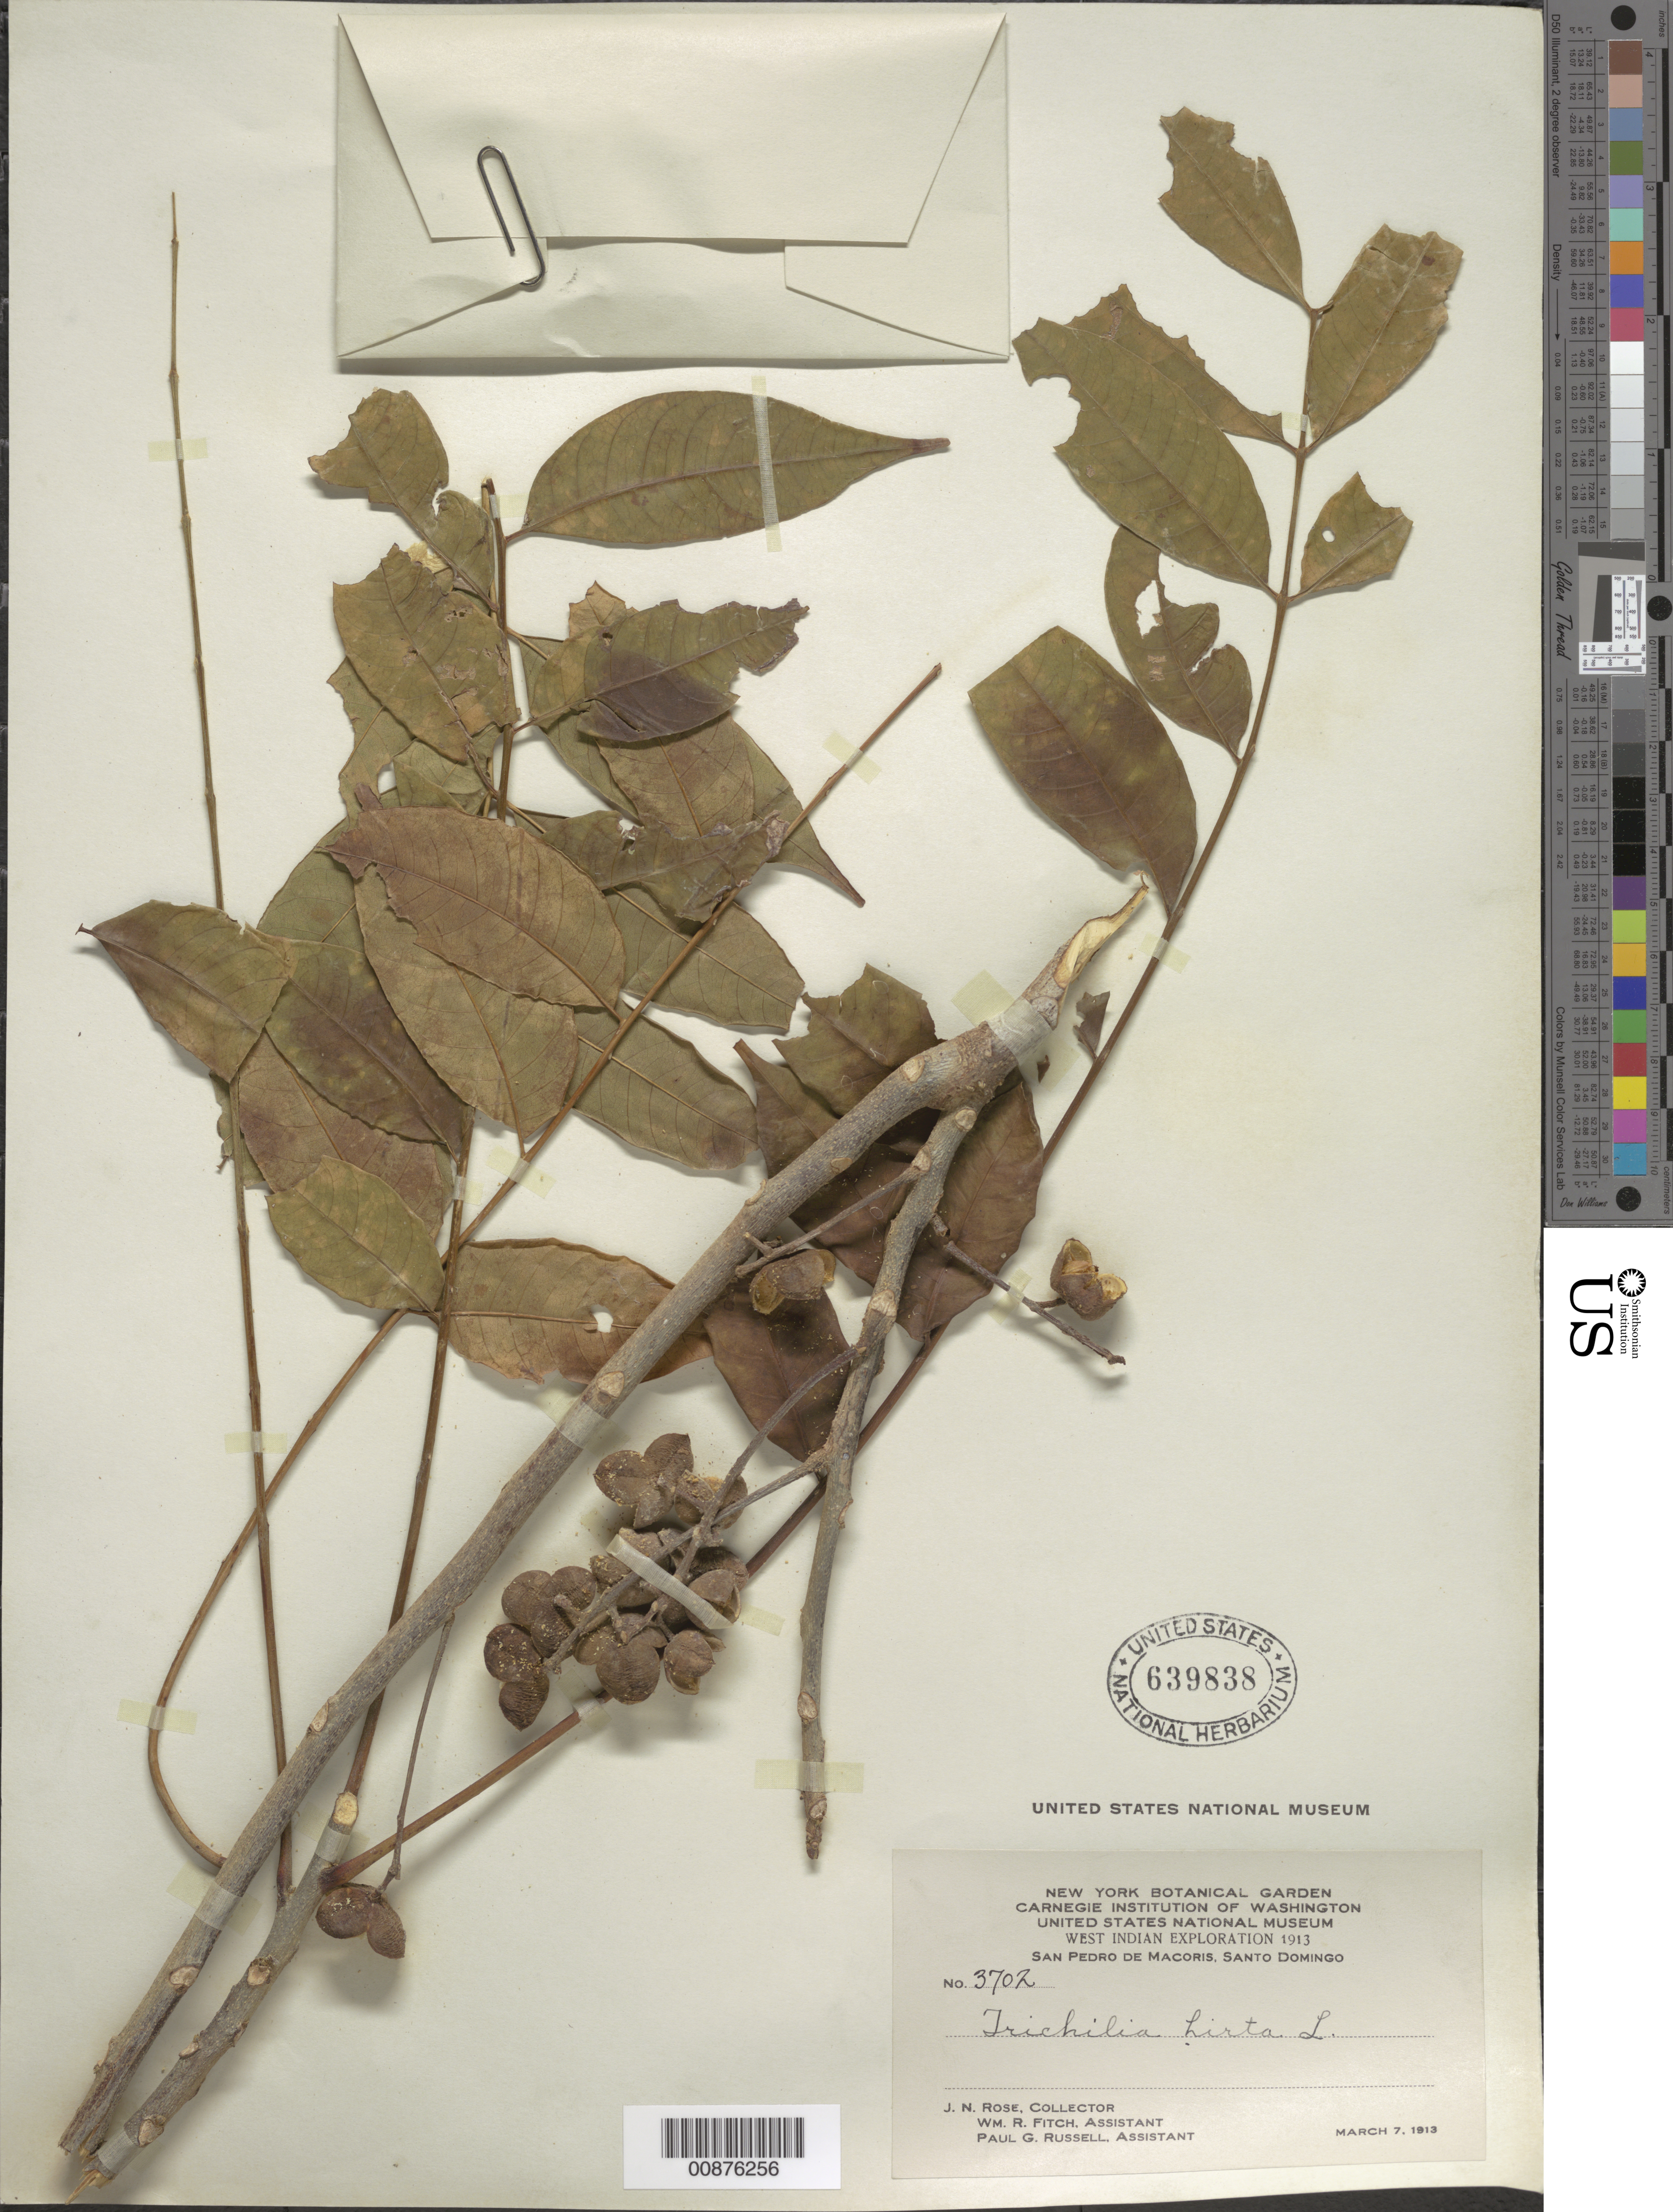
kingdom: Plantae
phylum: Tracheophyta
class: Magnoliopsida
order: Sapindales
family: Meliaceae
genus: Trichilia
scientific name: Trichilia hirta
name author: L.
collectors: J. N. Rose, W. R. Fitch & P. G. Russell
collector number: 3702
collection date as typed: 07 Mar 1913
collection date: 1913-03-07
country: Dominican Republic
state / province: San Pedro de Macoris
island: Hispaniola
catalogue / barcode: US 639838